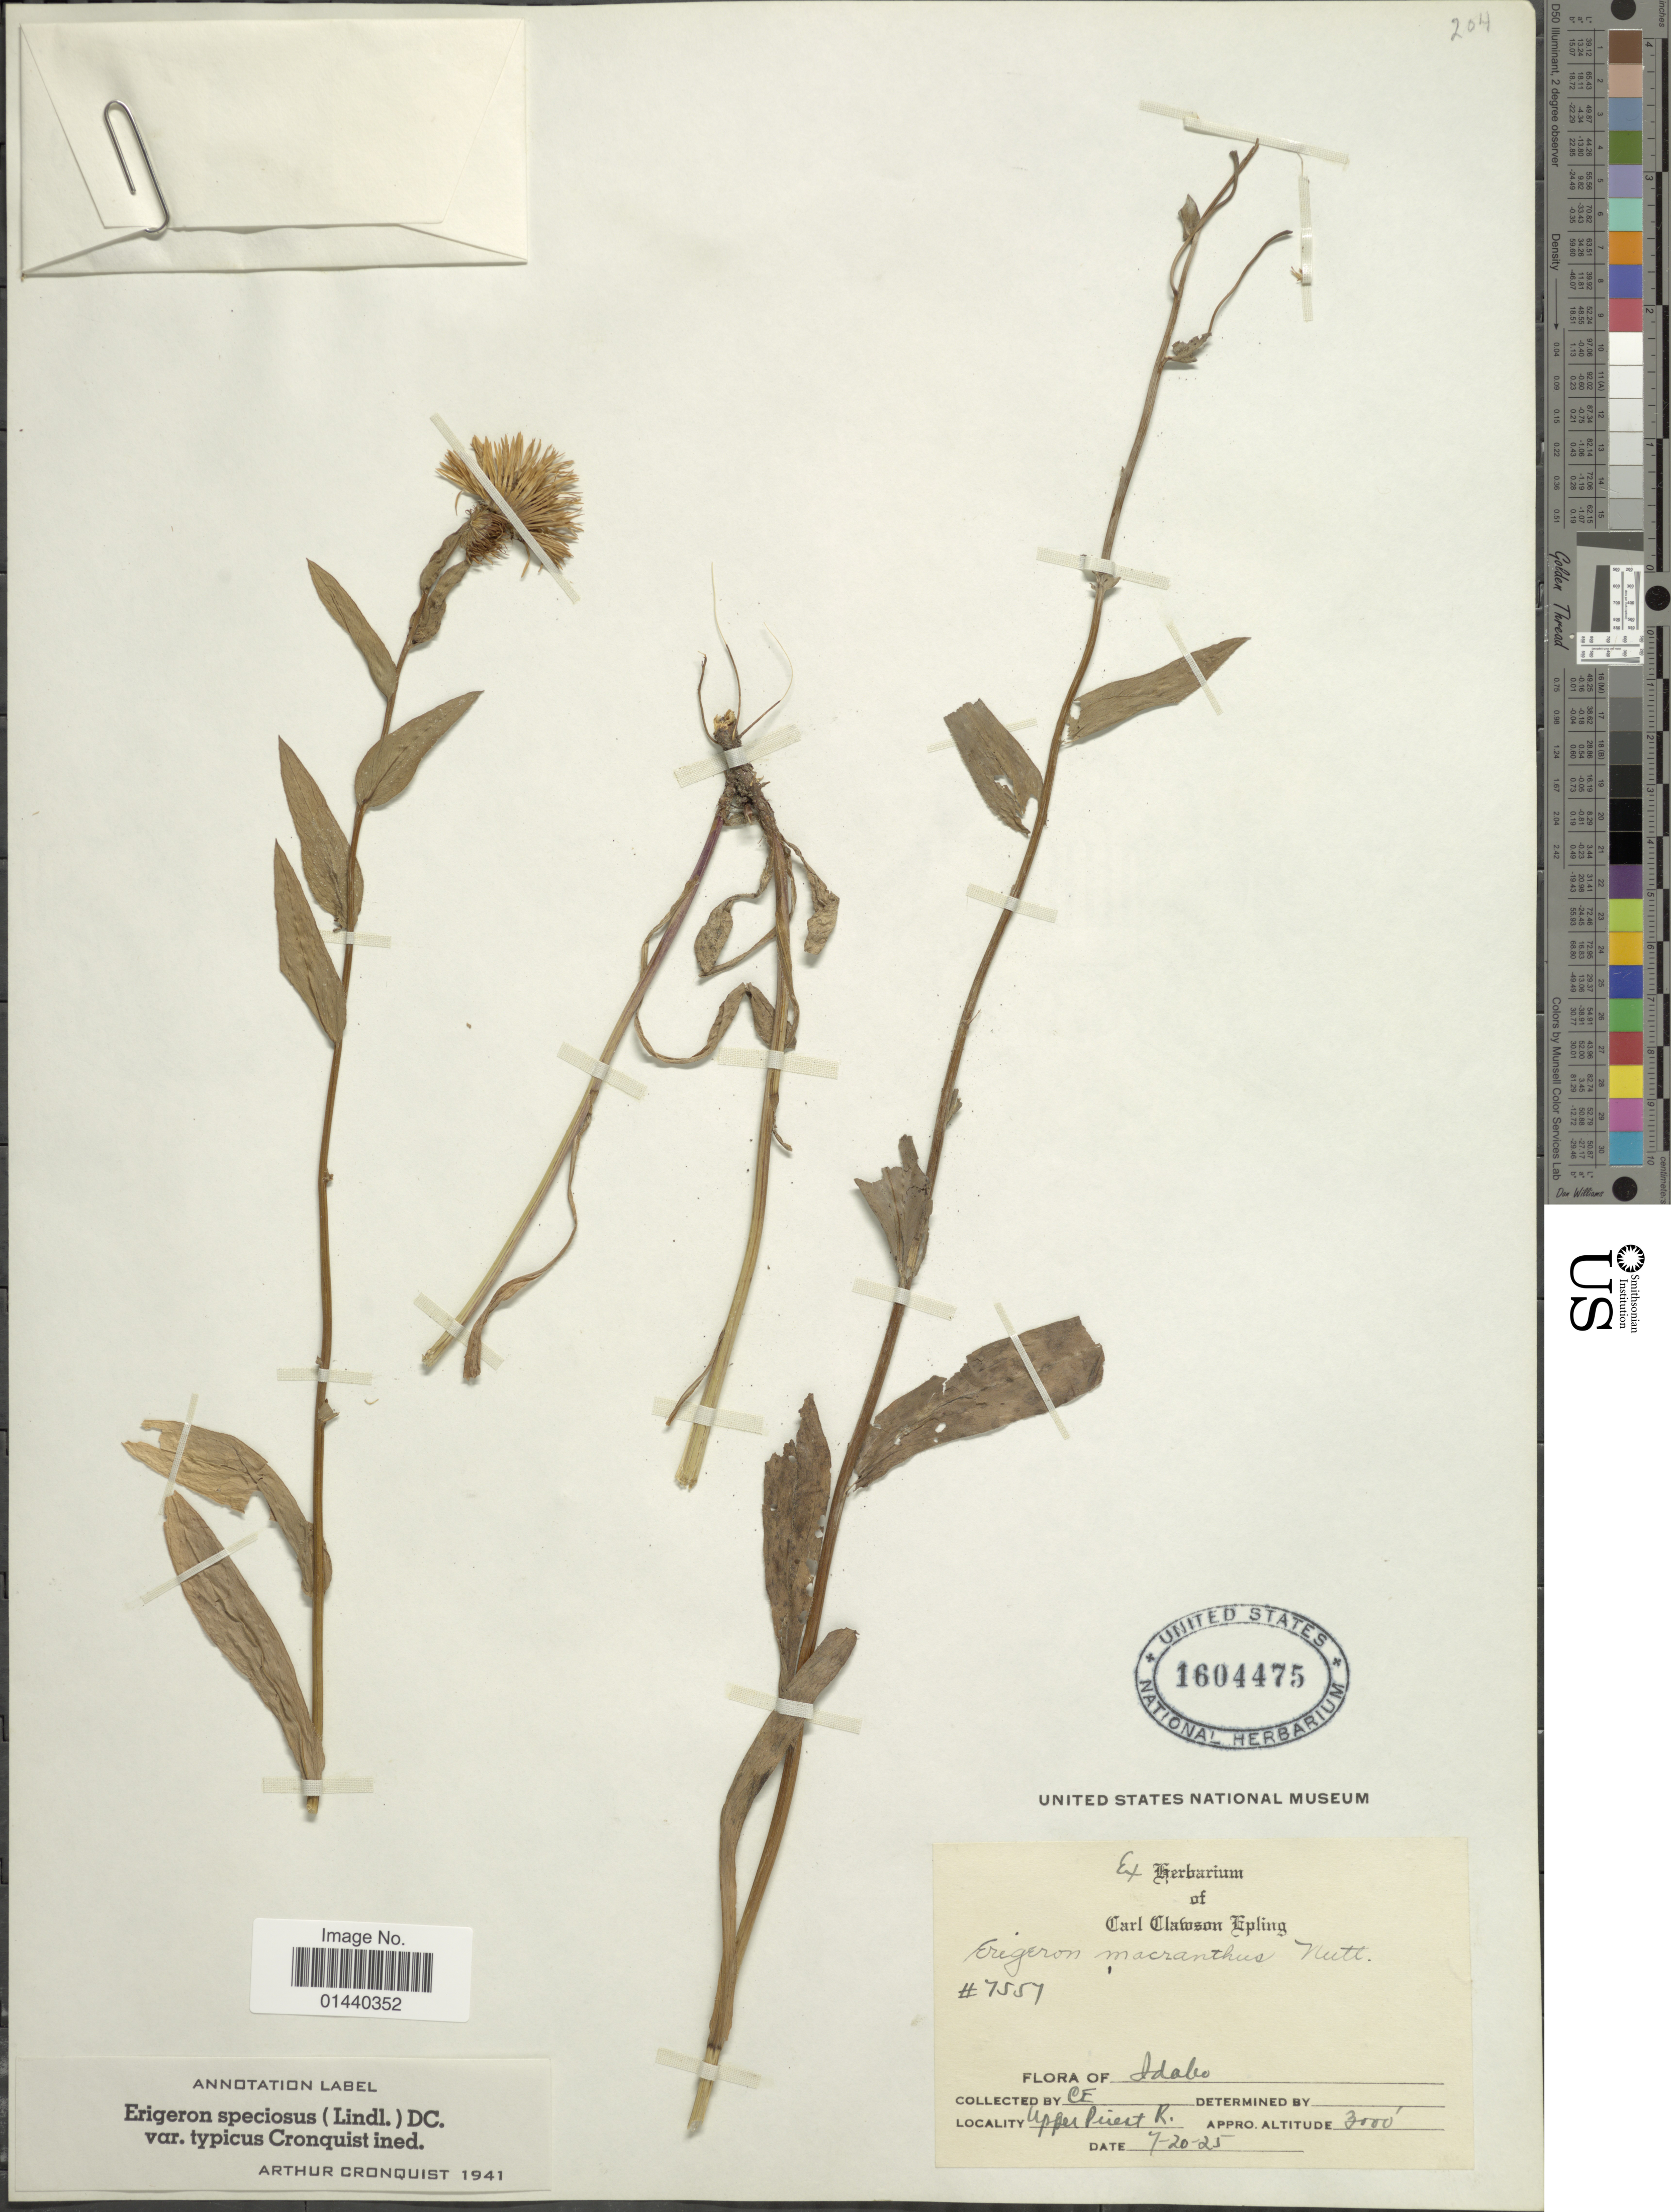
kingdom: Plantae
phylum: Tracheophyta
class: Magnoliopsida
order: Asterales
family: Asteraceae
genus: Erigeron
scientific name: Erigeron speciosus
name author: (Lindl.) DC.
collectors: C. C. Epling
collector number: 7551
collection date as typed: Transcribed d/m/y: 20/7/25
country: United States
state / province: Idaho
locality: Upper Priest R.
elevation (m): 914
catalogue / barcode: US 1604475